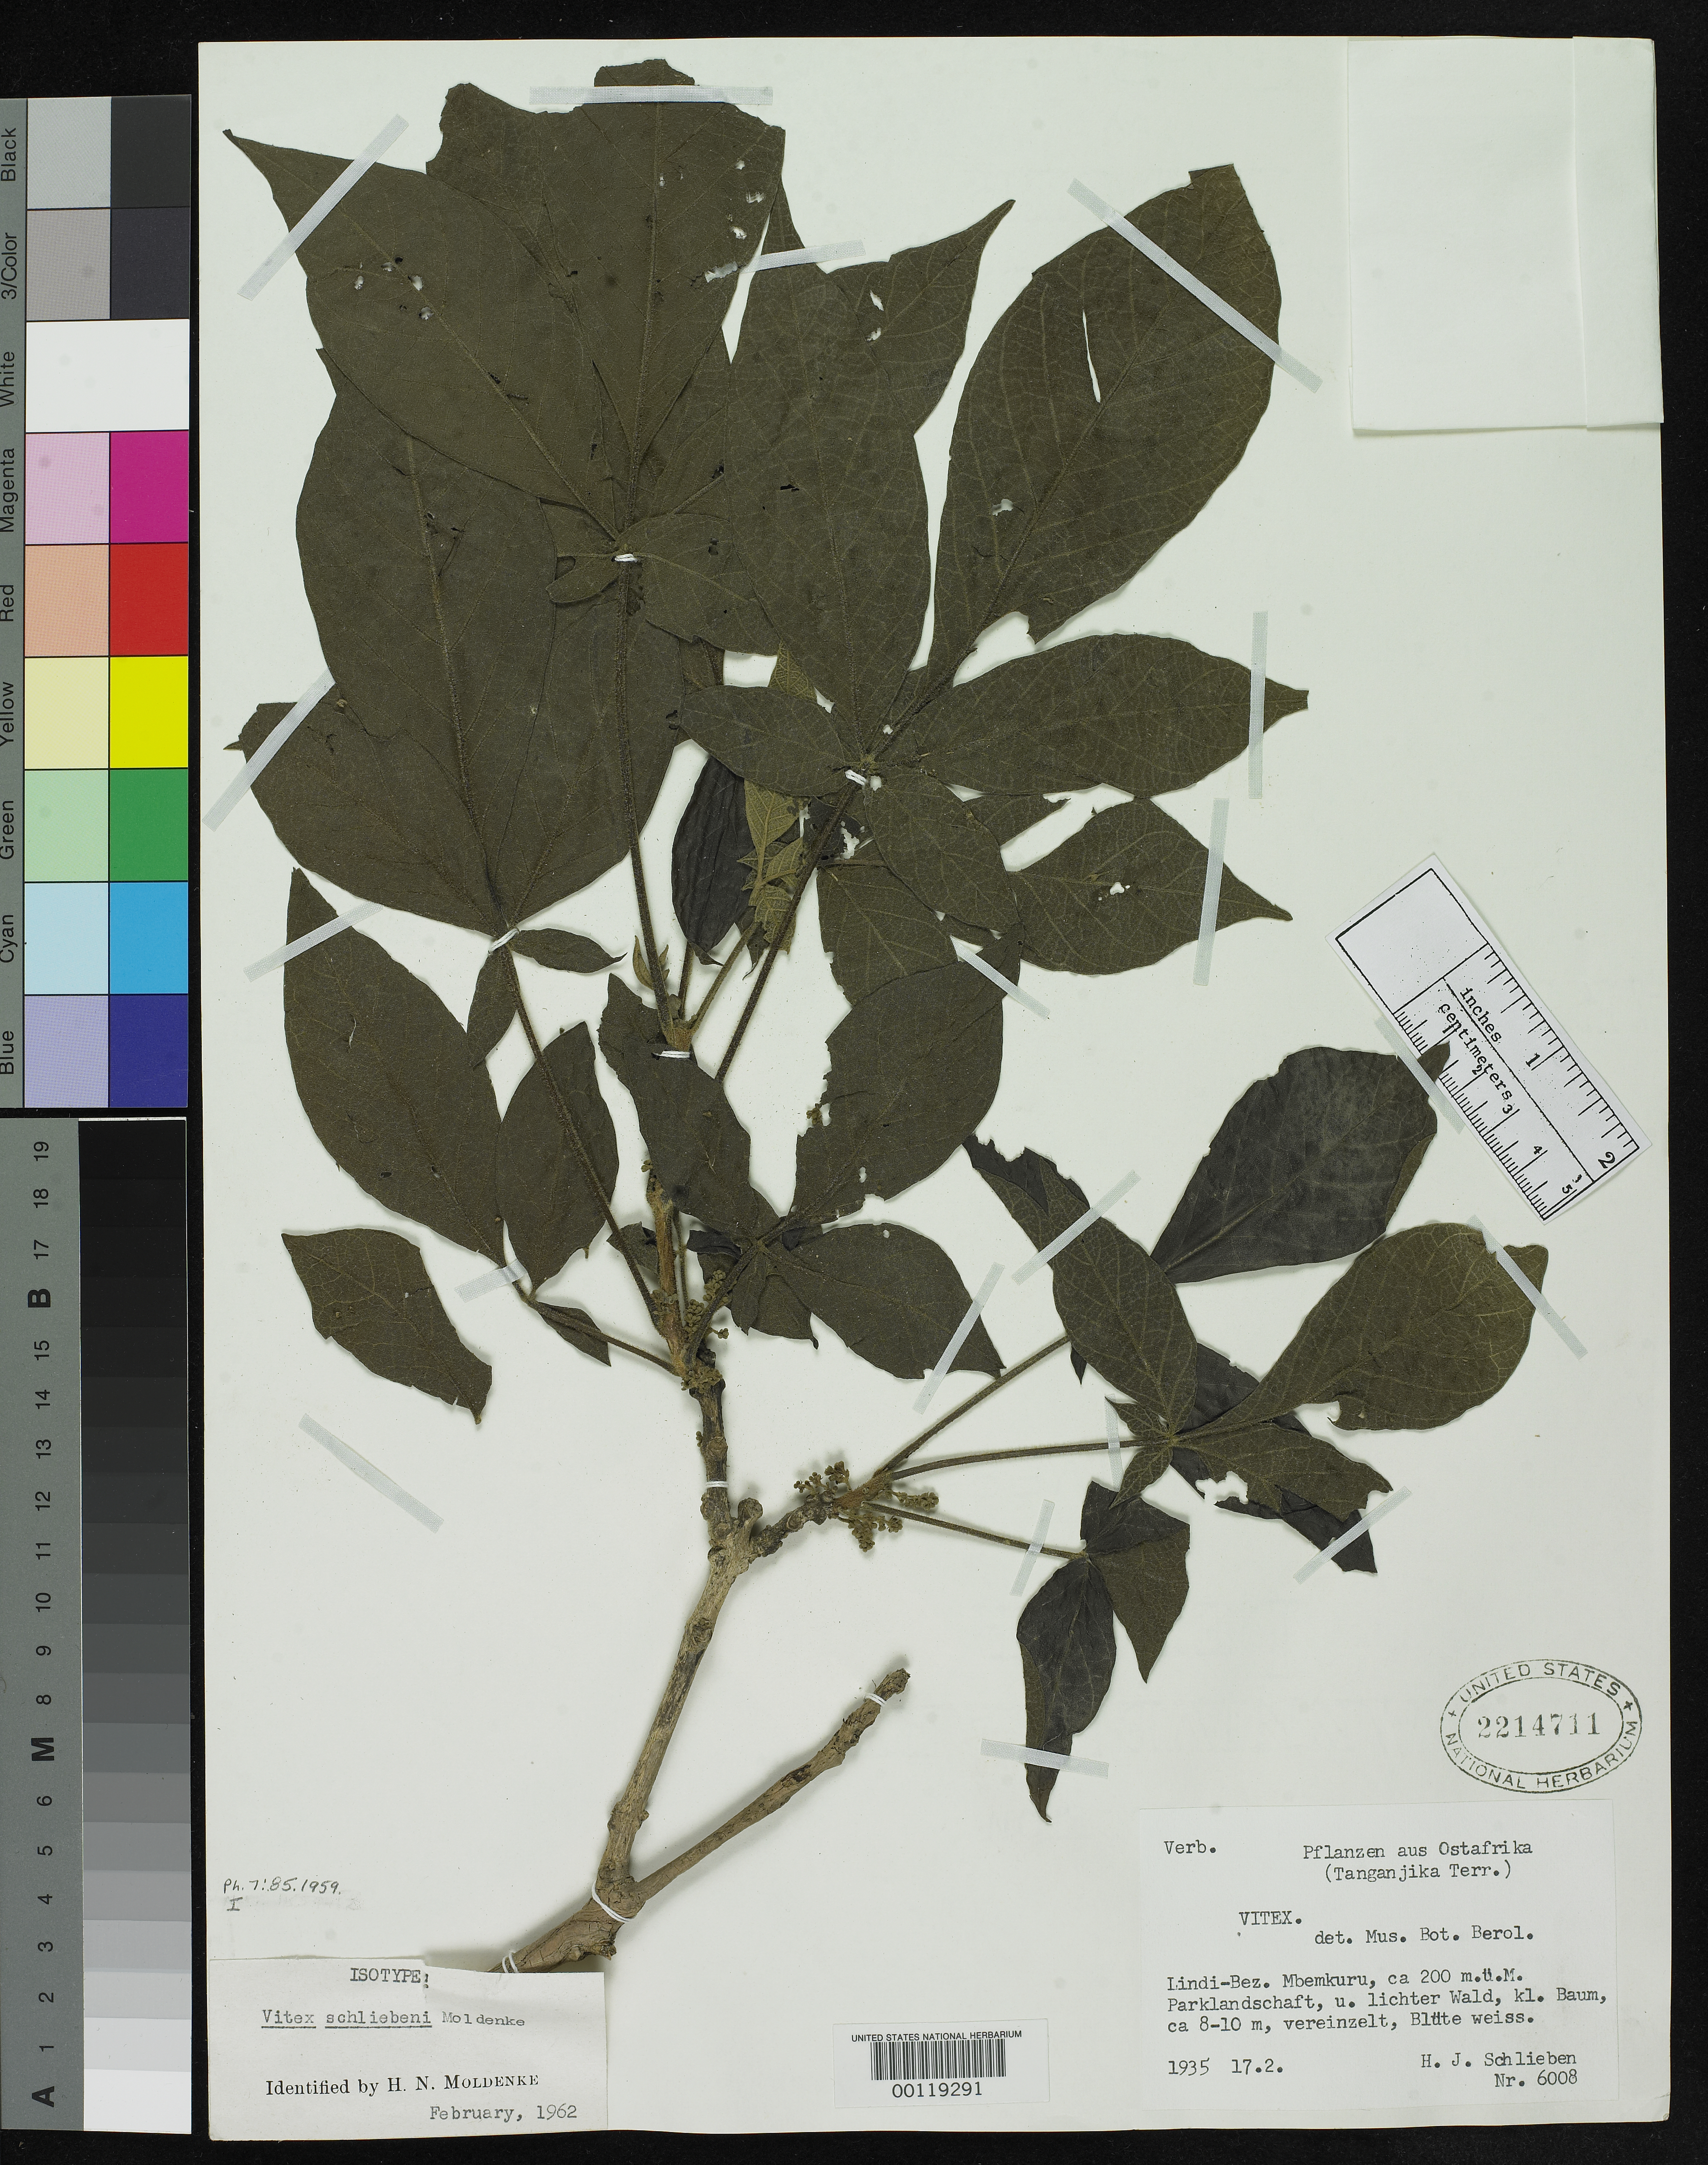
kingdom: Plantae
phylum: Tracheophyta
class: Magnoliopsida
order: Lamiales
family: Lamiaceae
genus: Vitex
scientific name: Vitex schliebeni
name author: Moldenke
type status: Isotype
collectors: H. J. Schlieben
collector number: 6008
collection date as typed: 17 Feb 1935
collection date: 1935-02-17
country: Tanzania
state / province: Mtwara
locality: Lindi-bez, Mbemkuru River.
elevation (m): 200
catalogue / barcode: US 2214711